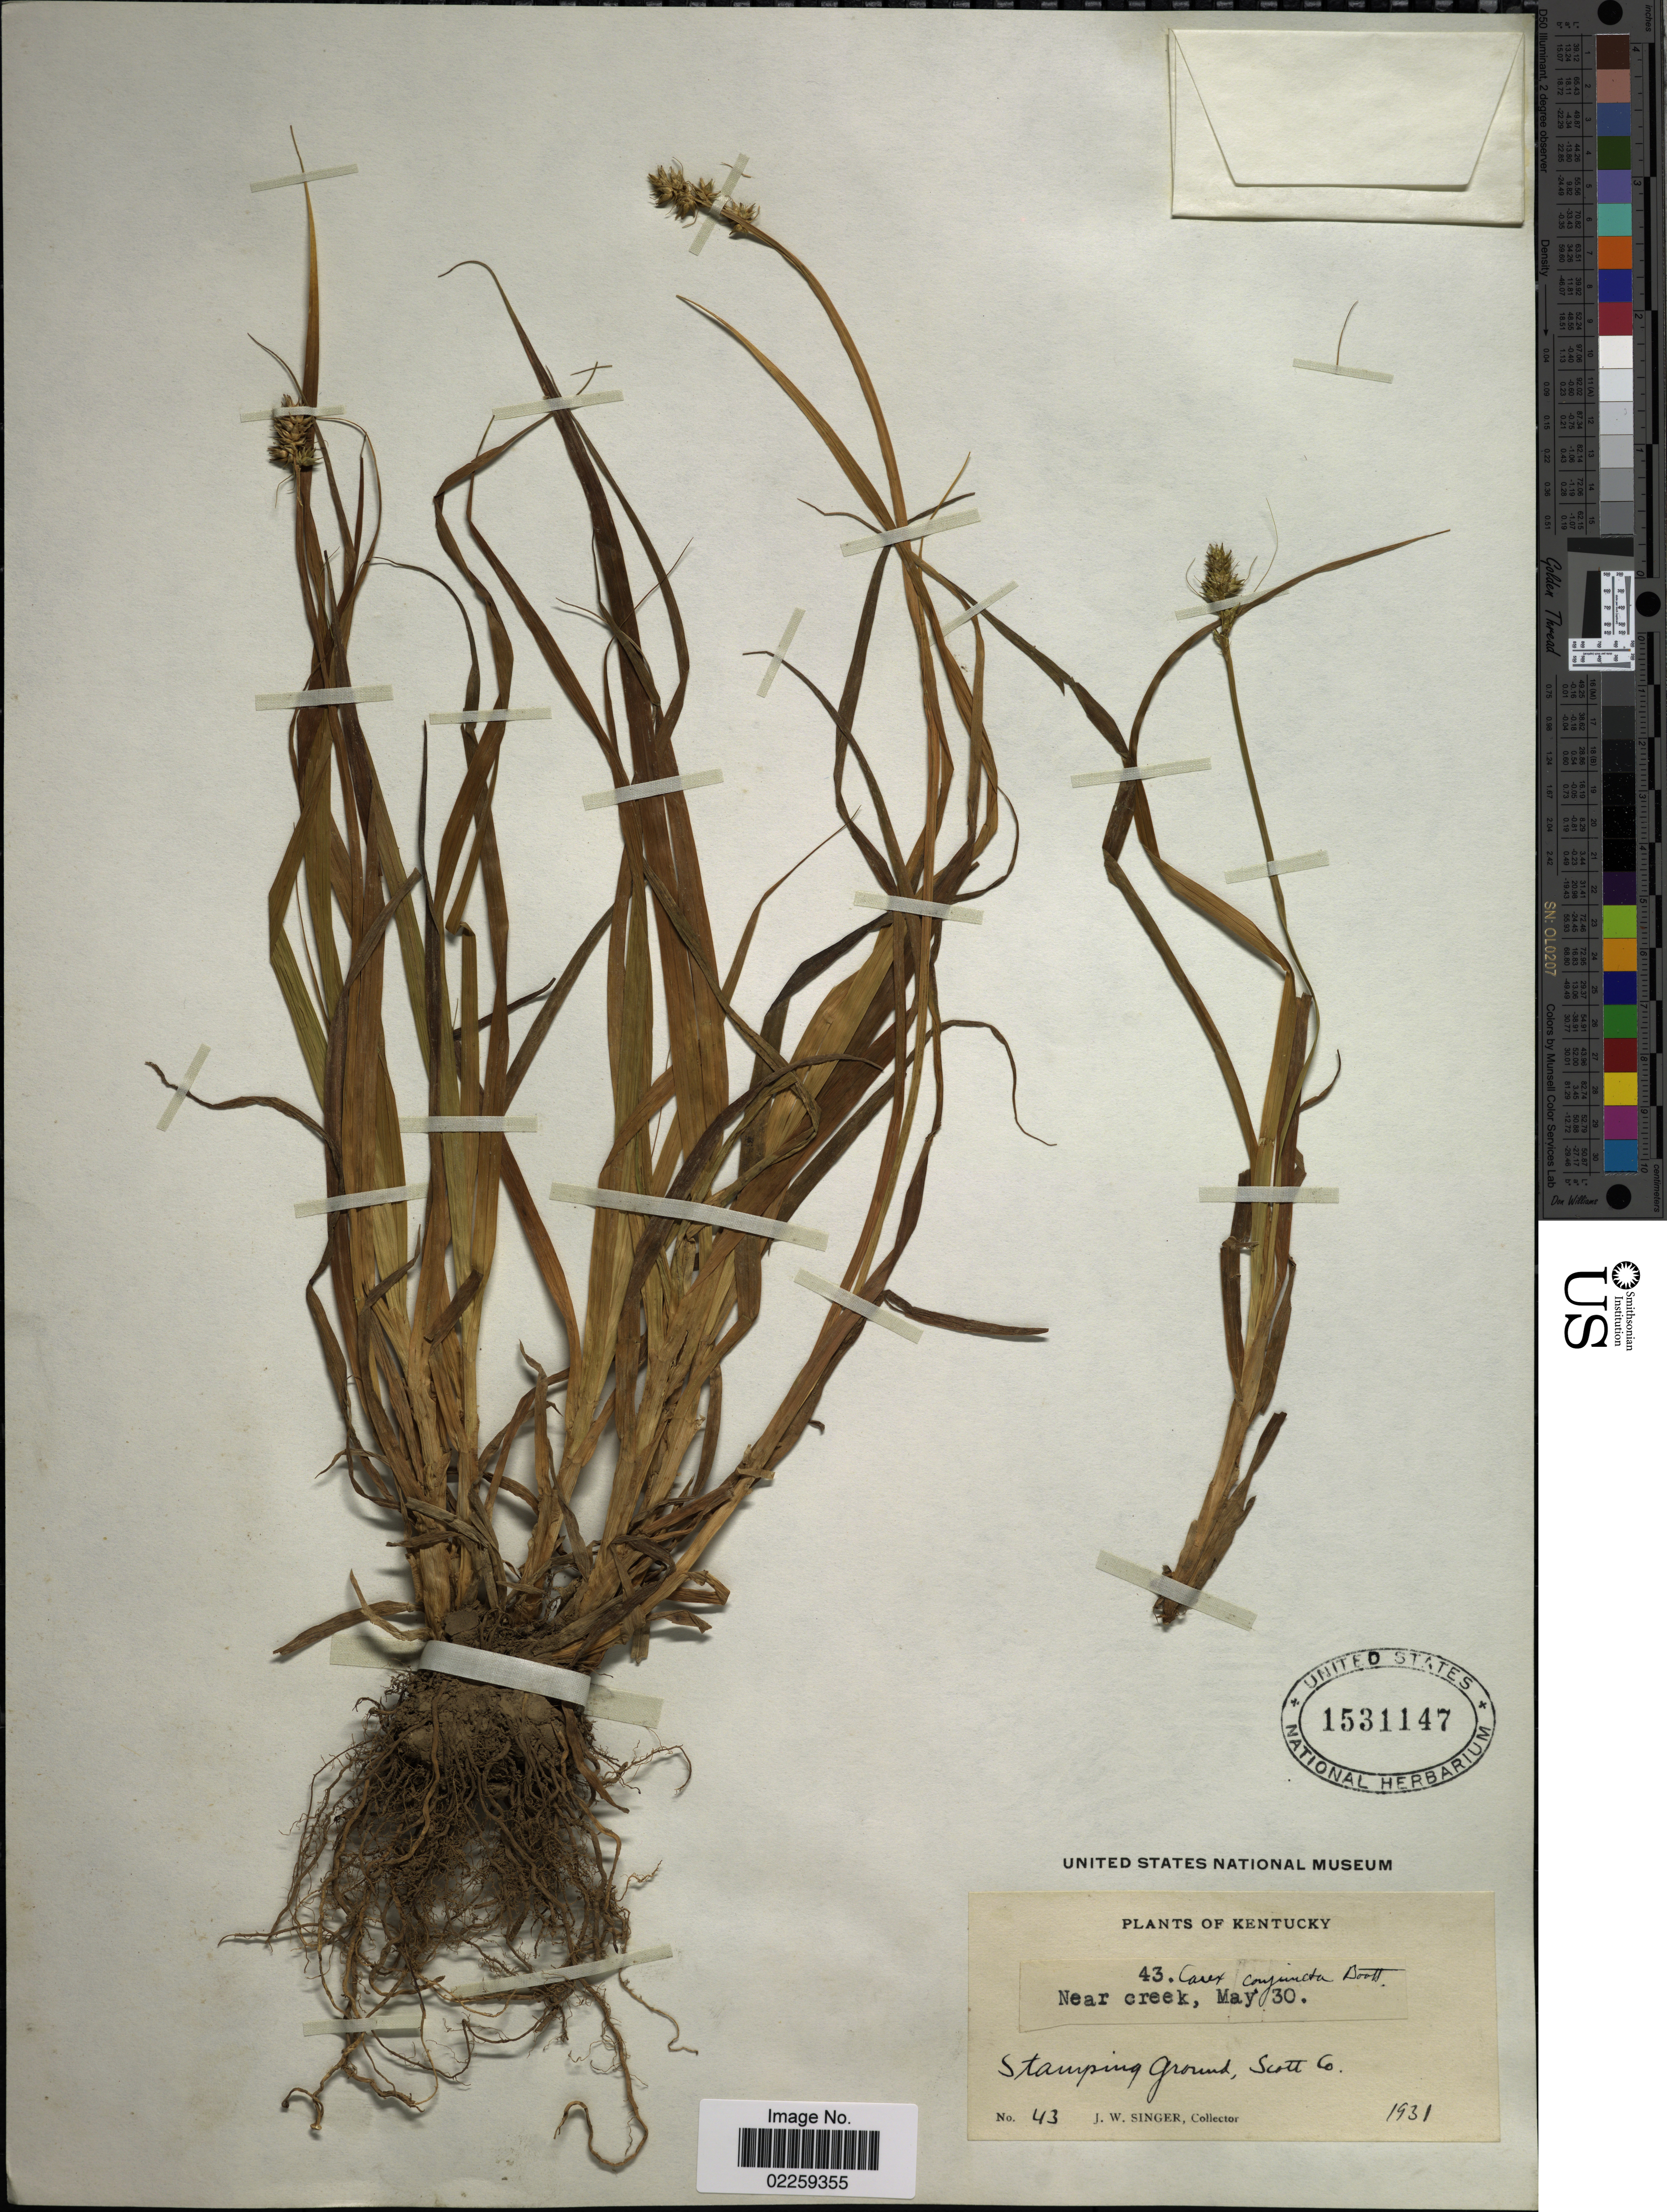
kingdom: Plantae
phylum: Tracheophyta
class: Liliopsida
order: Poales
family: Cyperaceae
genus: Carex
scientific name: Carex conjuncta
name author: Boott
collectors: J. EW. Singer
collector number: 43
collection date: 1931-05-30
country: United States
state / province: Kentucky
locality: Scott Co. Near creek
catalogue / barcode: US 1531147